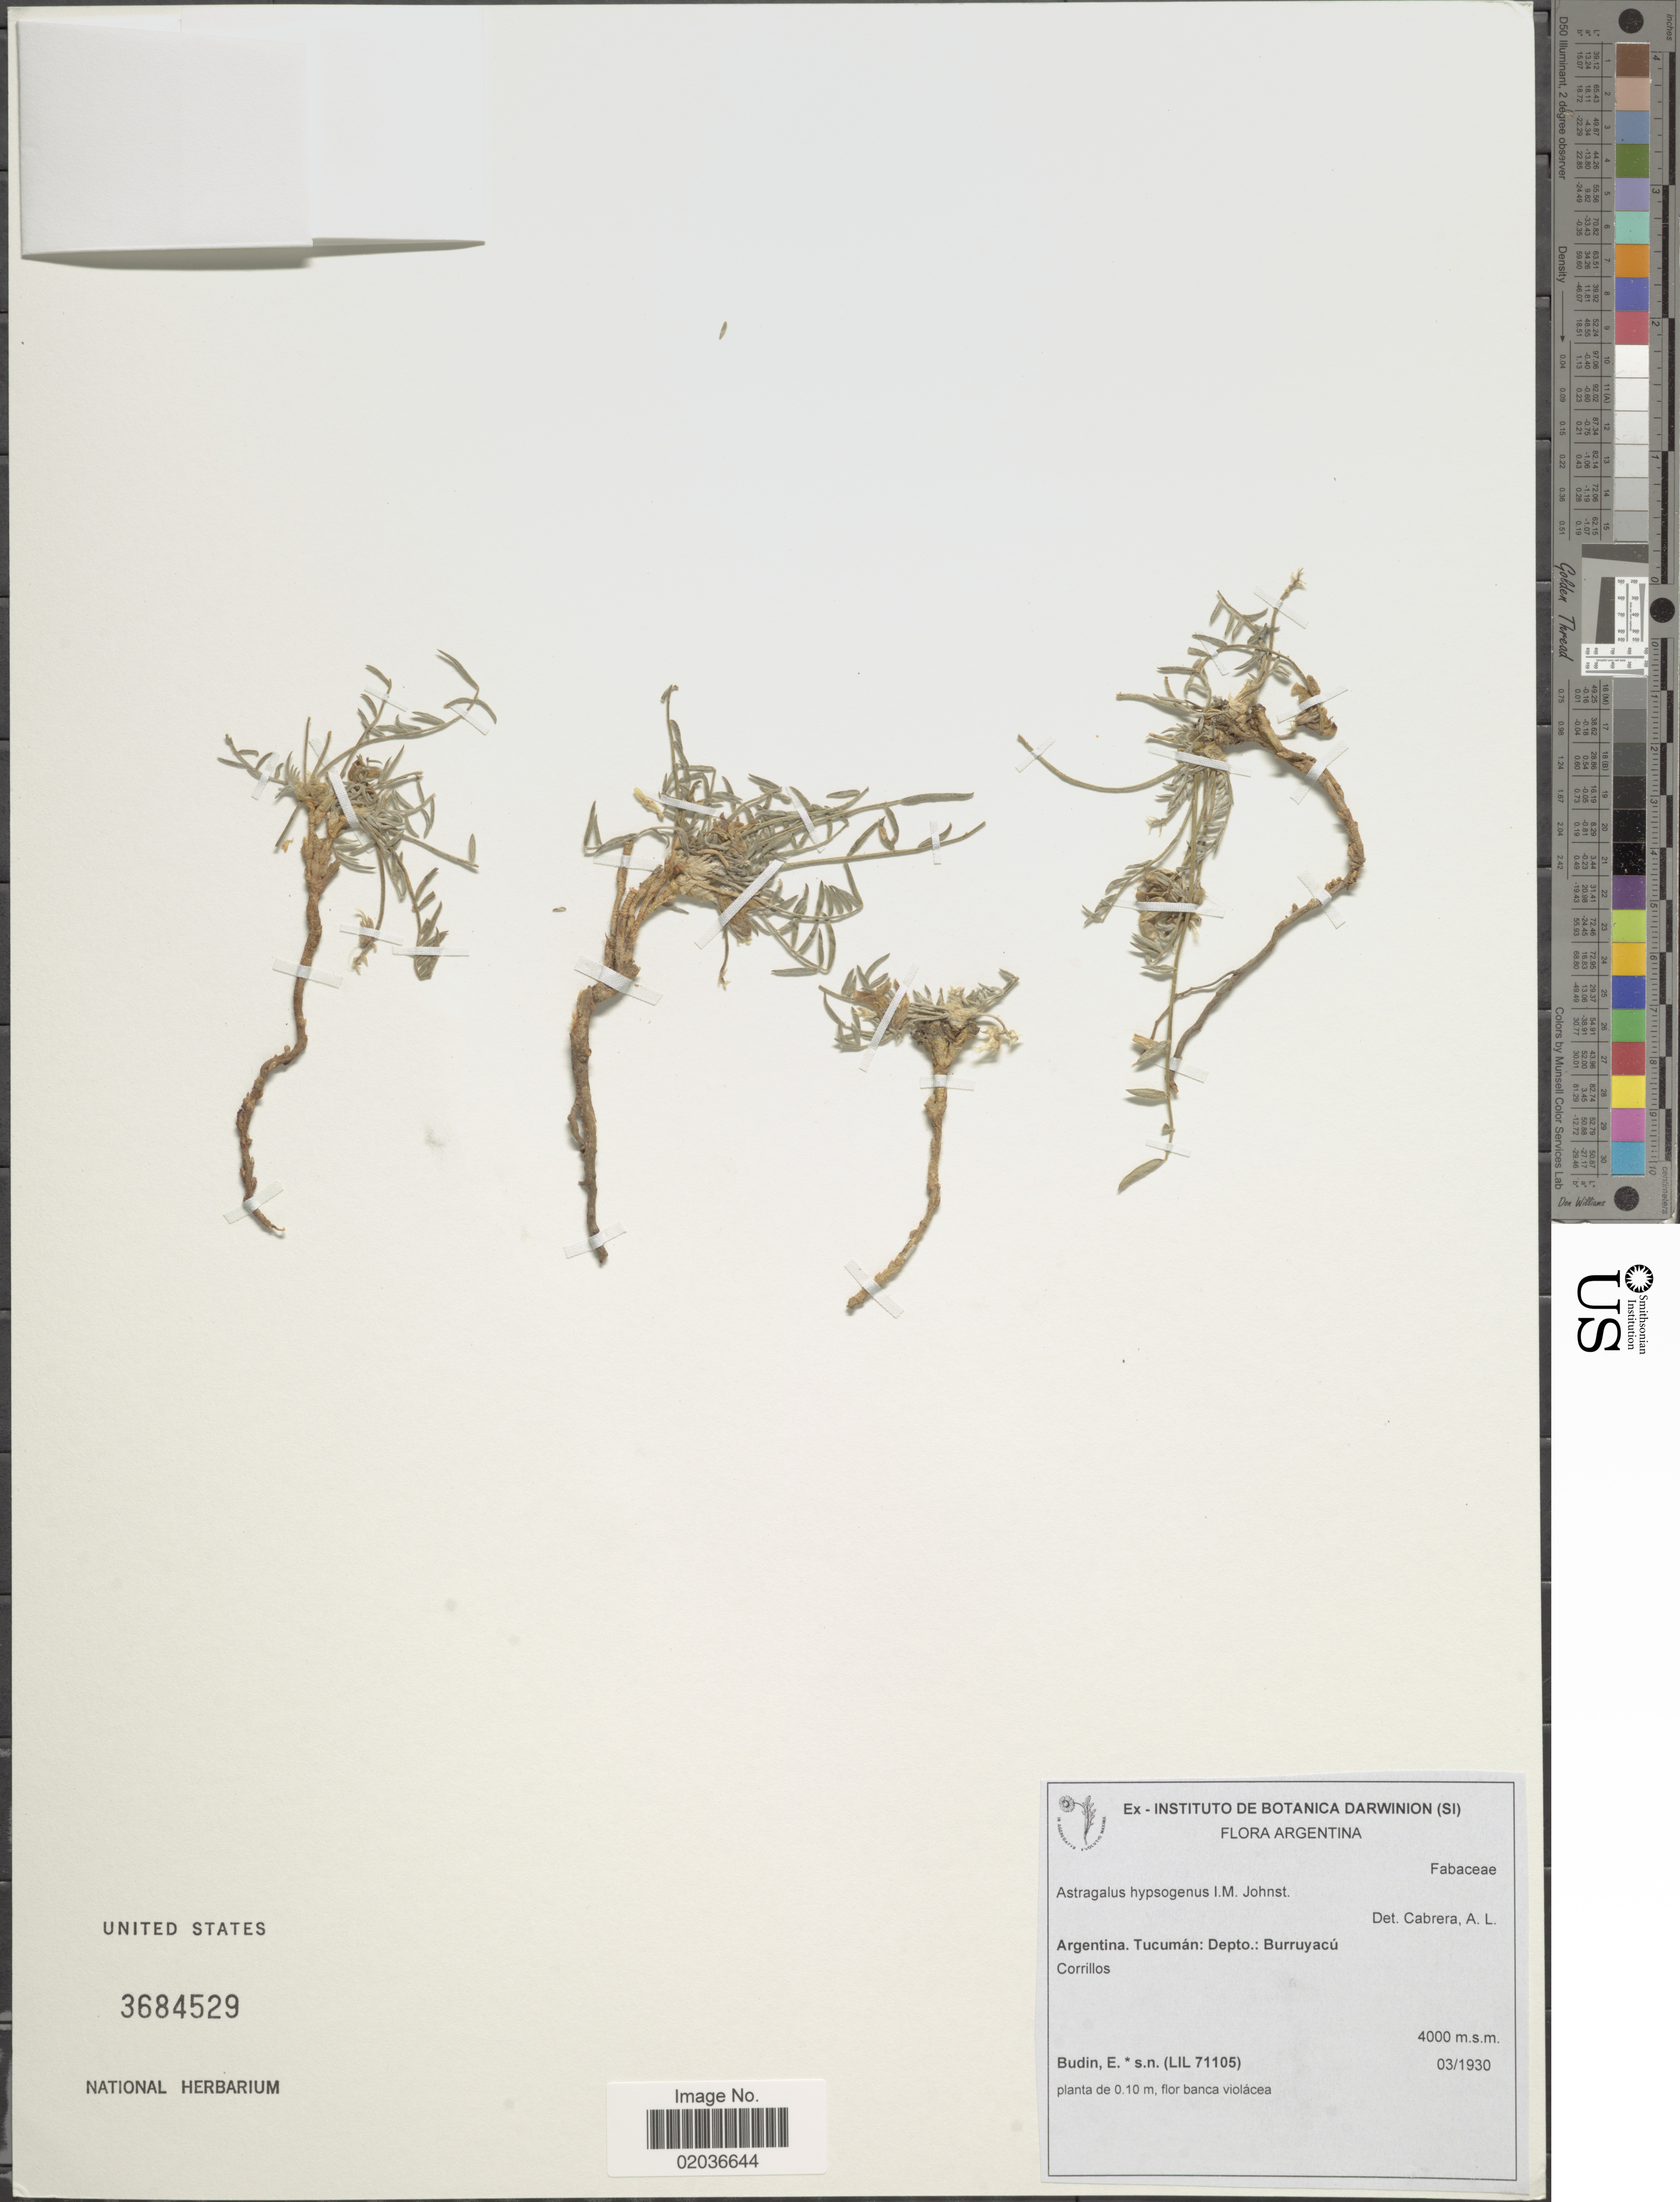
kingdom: Plantae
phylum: Tracheophyta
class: Magnoliopsida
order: Fabales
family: Fabaceae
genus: Astragalus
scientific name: Astragalus hypsogenus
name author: I.M. Johnst.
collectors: E. Budin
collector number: LIL 71105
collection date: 1930-03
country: Argentina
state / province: Tucuman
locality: Depto.: Burruyacú. Corrilas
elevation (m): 4000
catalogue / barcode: US 3684529